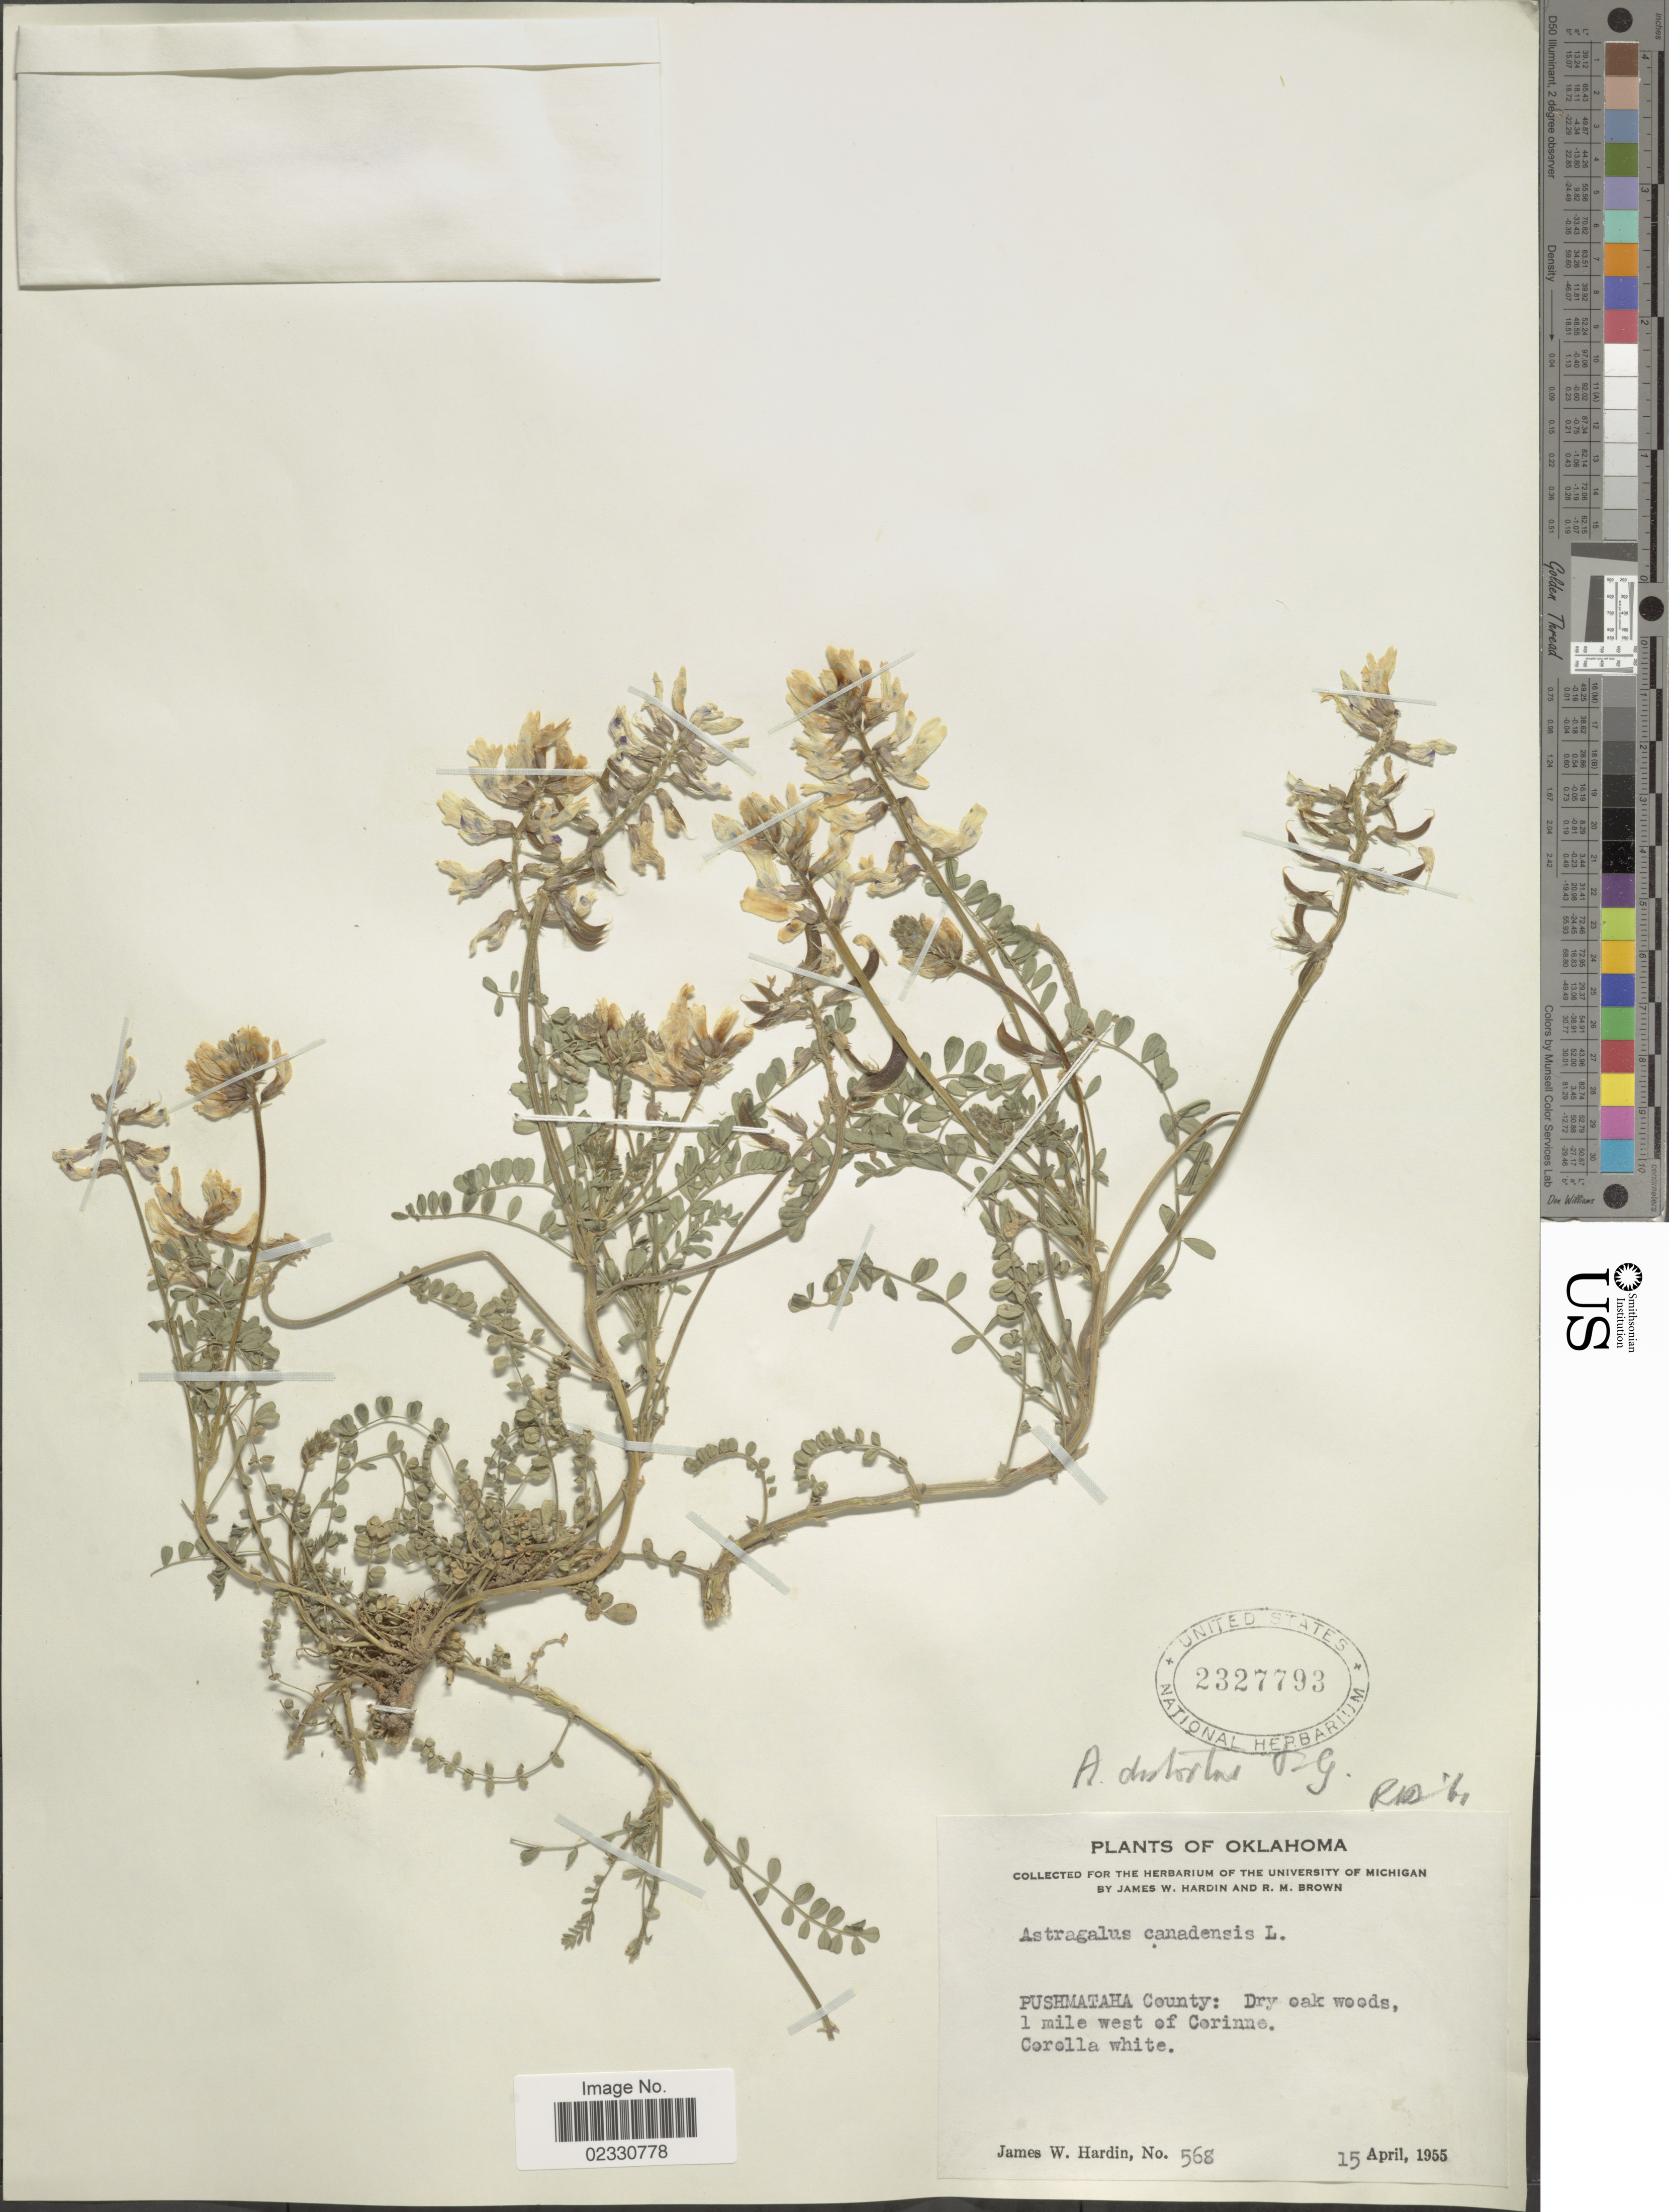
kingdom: Plantae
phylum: Tracheophyta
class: Magnoliopsida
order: Fabales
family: Fabaceae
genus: Astragalus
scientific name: Astragalus distortus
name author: Torr. & A. Gray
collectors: J. Hardin & R. M. Brown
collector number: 568*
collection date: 1955-04-15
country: United States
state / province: Oklahoma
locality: Pushmataha County: Dry oak woods, 1 mile west of Corinne.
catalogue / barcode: US 2327793